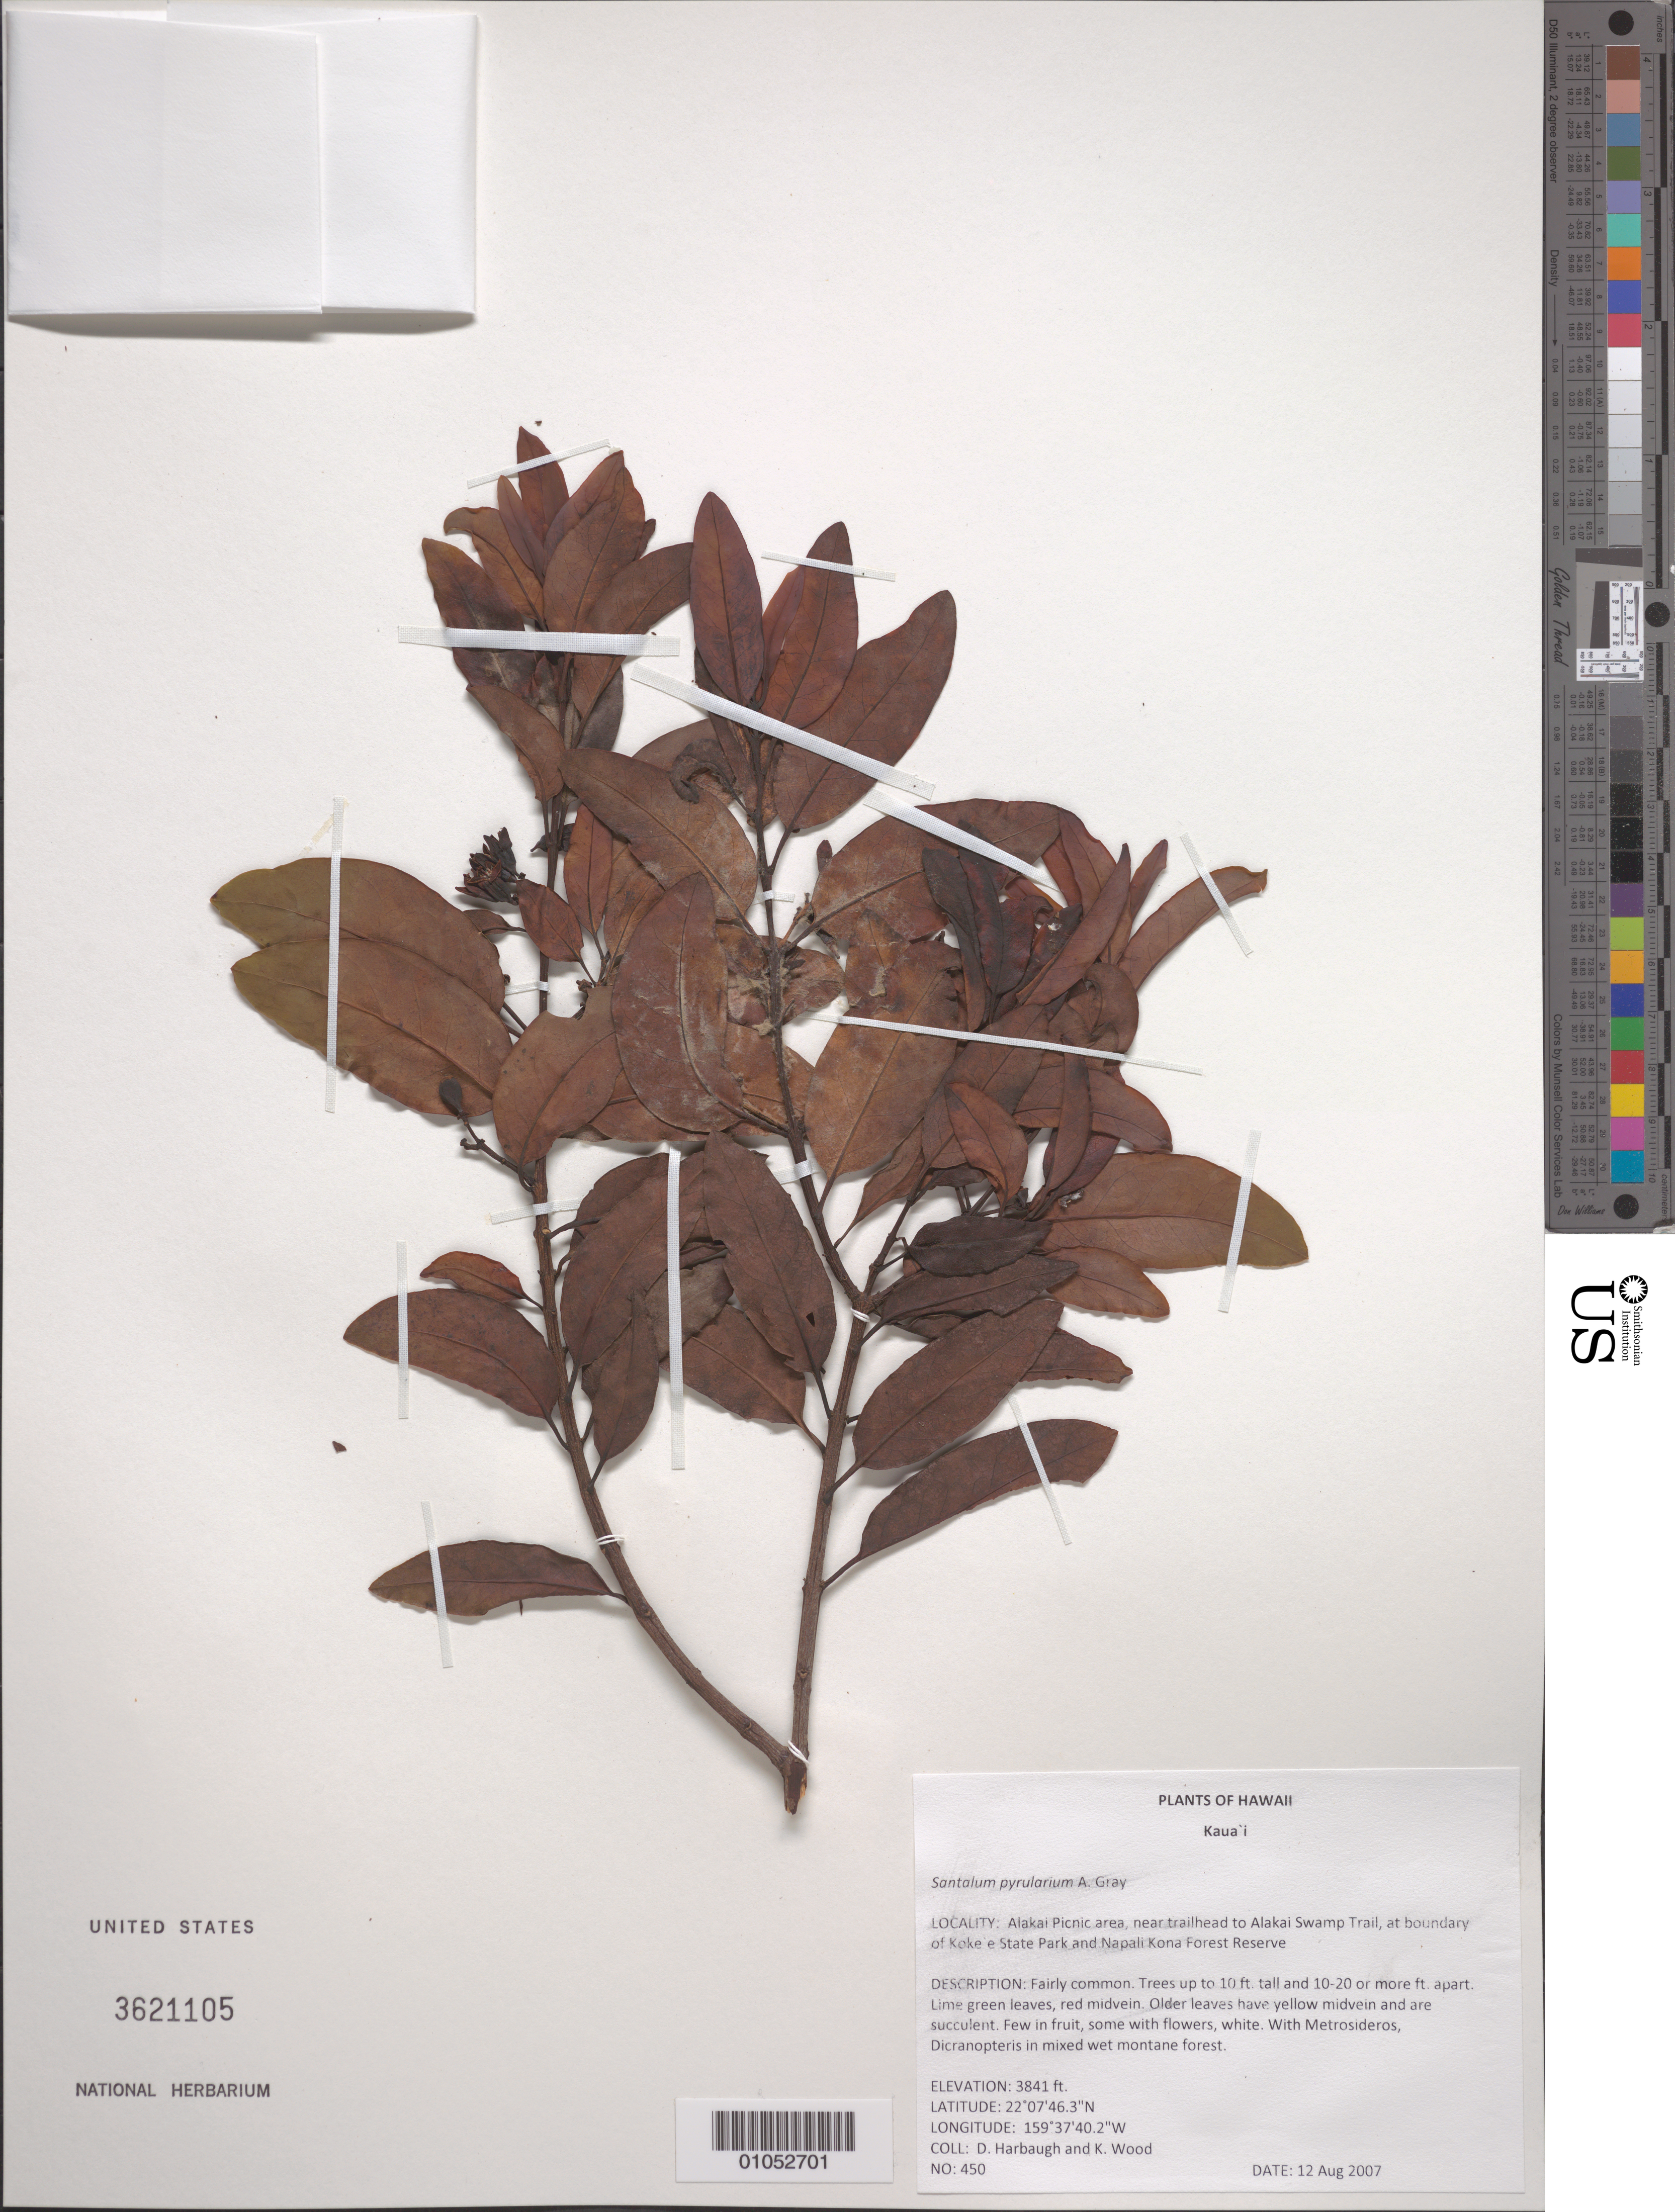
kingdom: Plantae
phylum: Tracheophyta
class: Magnoliopsida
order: Santalales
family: Santalaceae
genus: Santalum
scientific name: Santalum pyrularium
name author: A. Gray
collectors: D. Harbaugh & K. Wood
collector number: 450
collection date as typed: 12 Aug 2007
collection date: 2007-08-12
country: United States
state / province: Hawaii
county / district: Kauai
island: Kaua'i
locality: Alakai Picnic area, near trailhead to Alakai Swamp Trail, at boundary of Kokee State Park and Napali Kona Forest Reserve.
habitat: Mixed wet montane forest.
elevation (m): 1171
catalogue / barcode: US 3621105